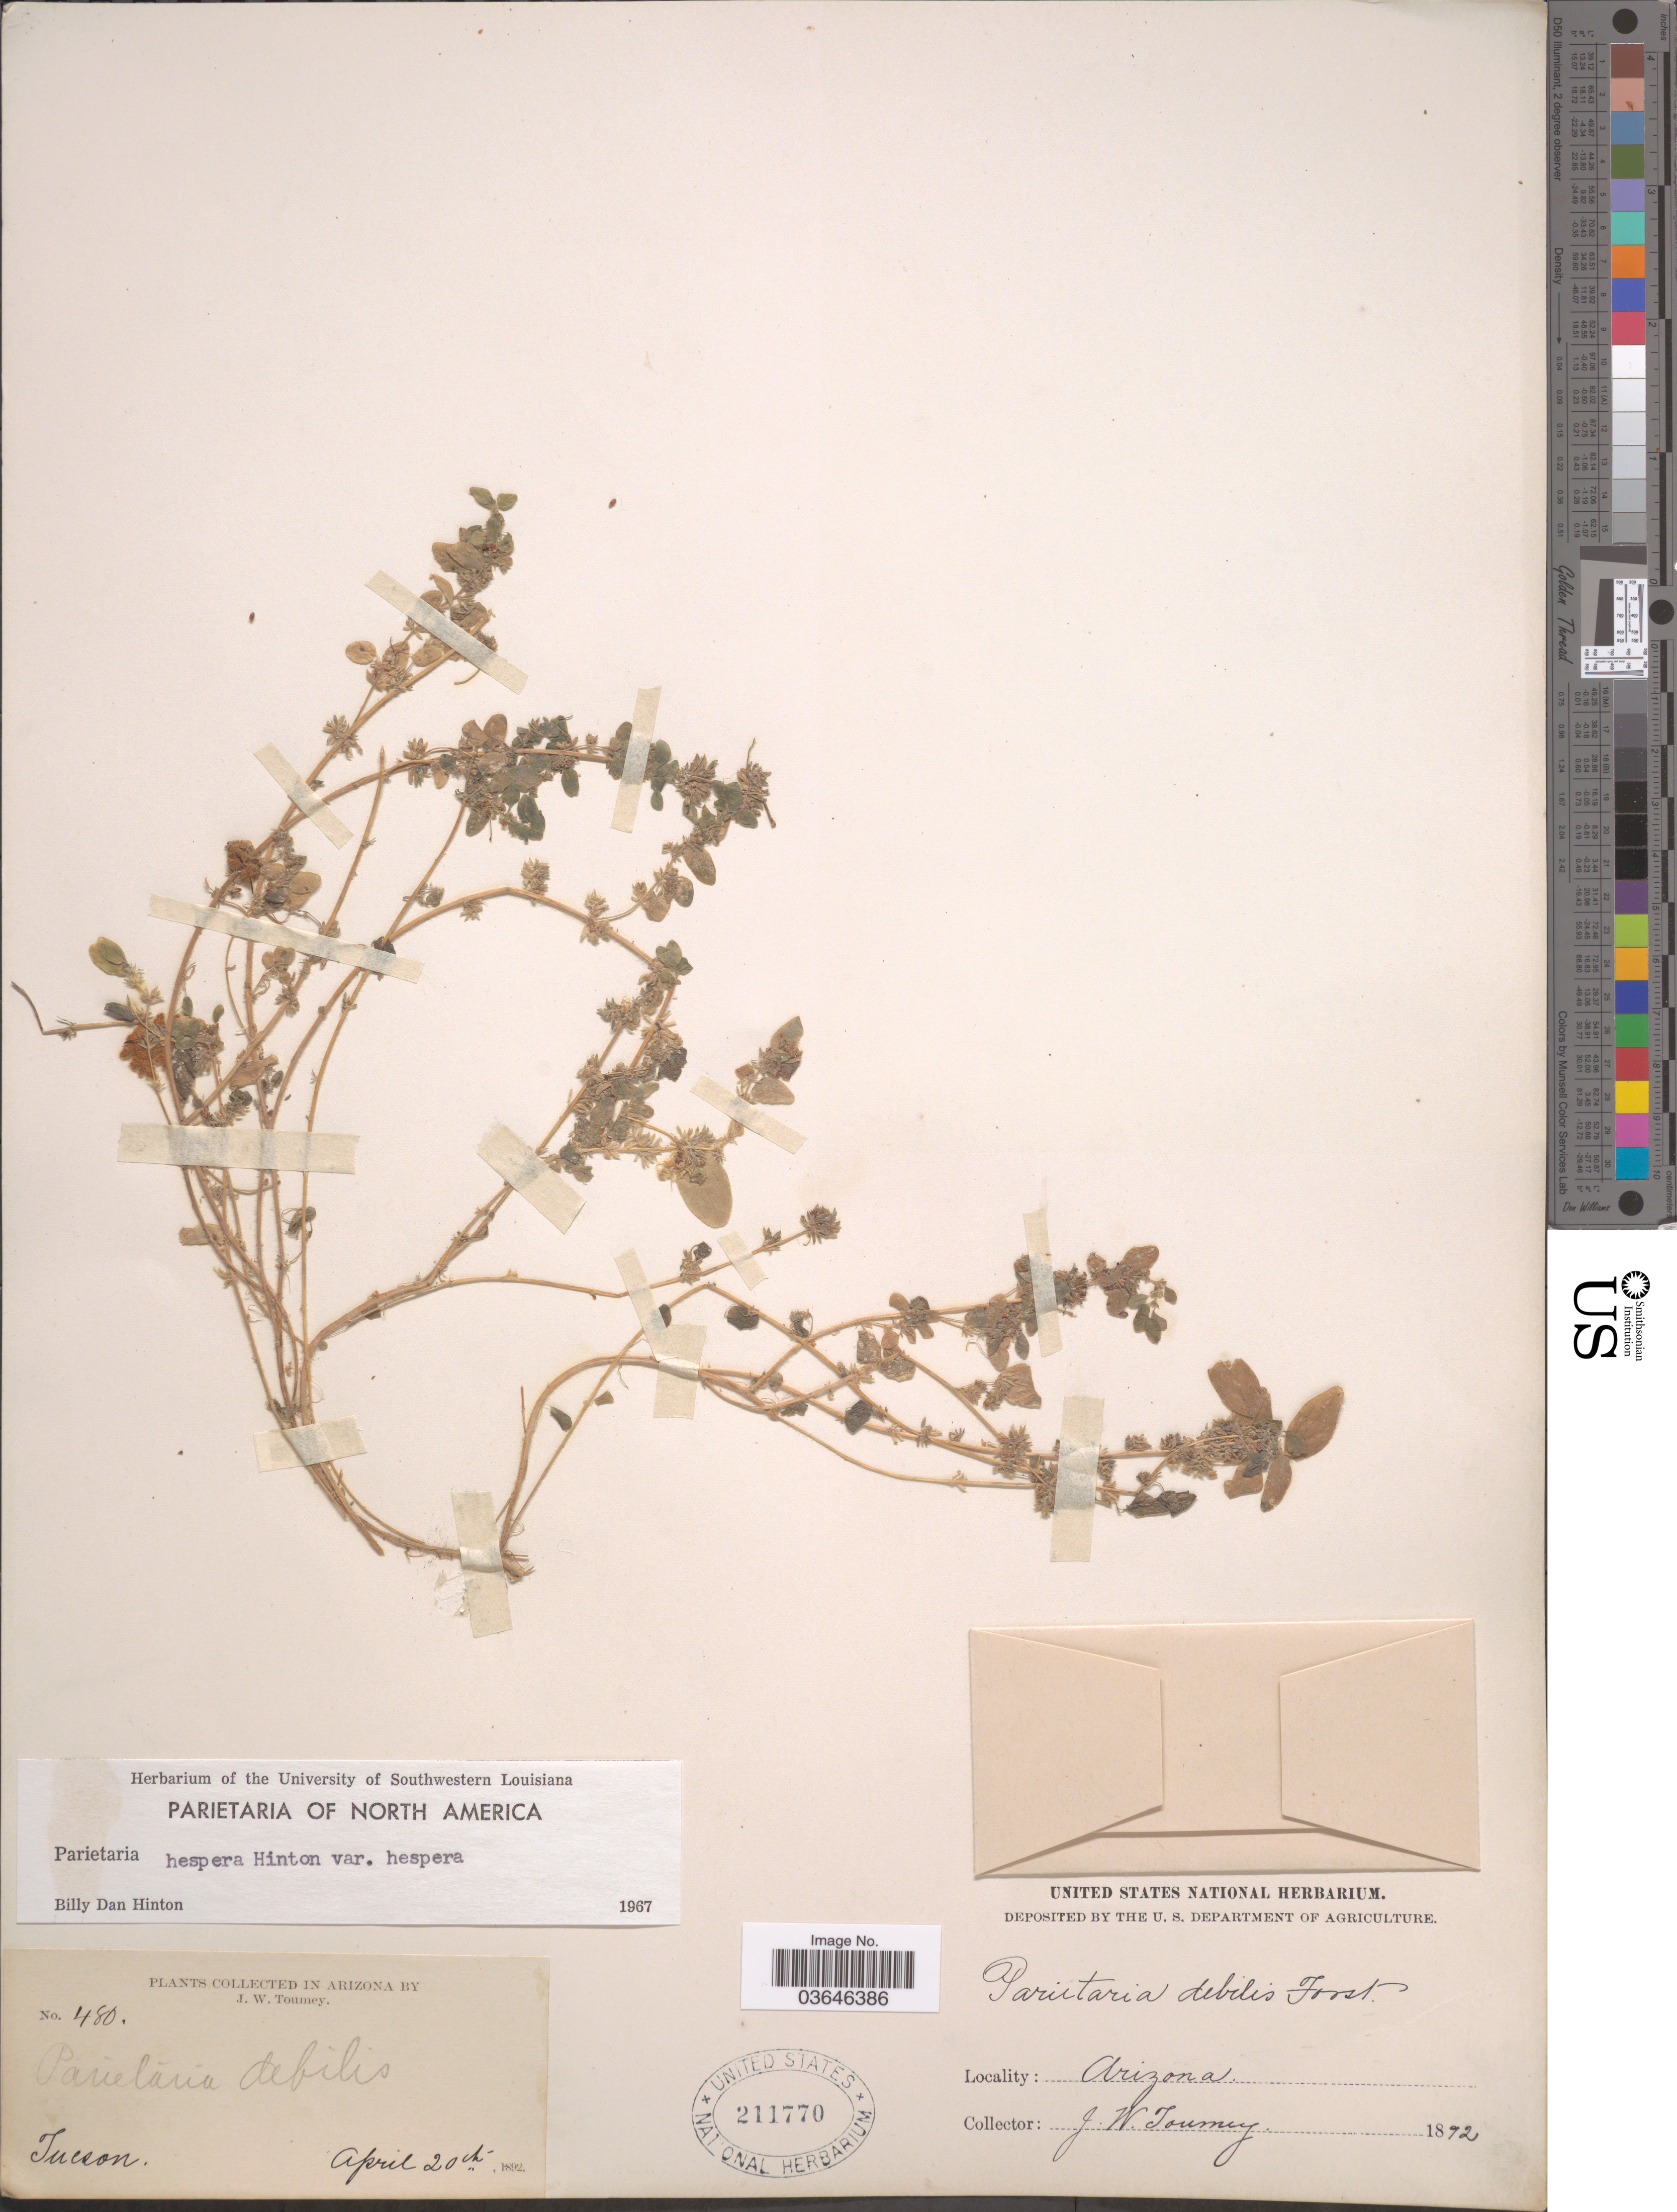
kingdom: Plantae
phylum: Tracheophyta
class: Magnoliopsida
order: Rosales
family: Urticaceae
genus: Parietaria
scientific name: Parietaria hespera var. hespera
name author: Hinton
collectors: J. W. Toumey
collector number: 480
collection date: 1892-04-20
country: United States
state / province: Arizona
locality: Tucson.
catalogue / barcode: US 211770